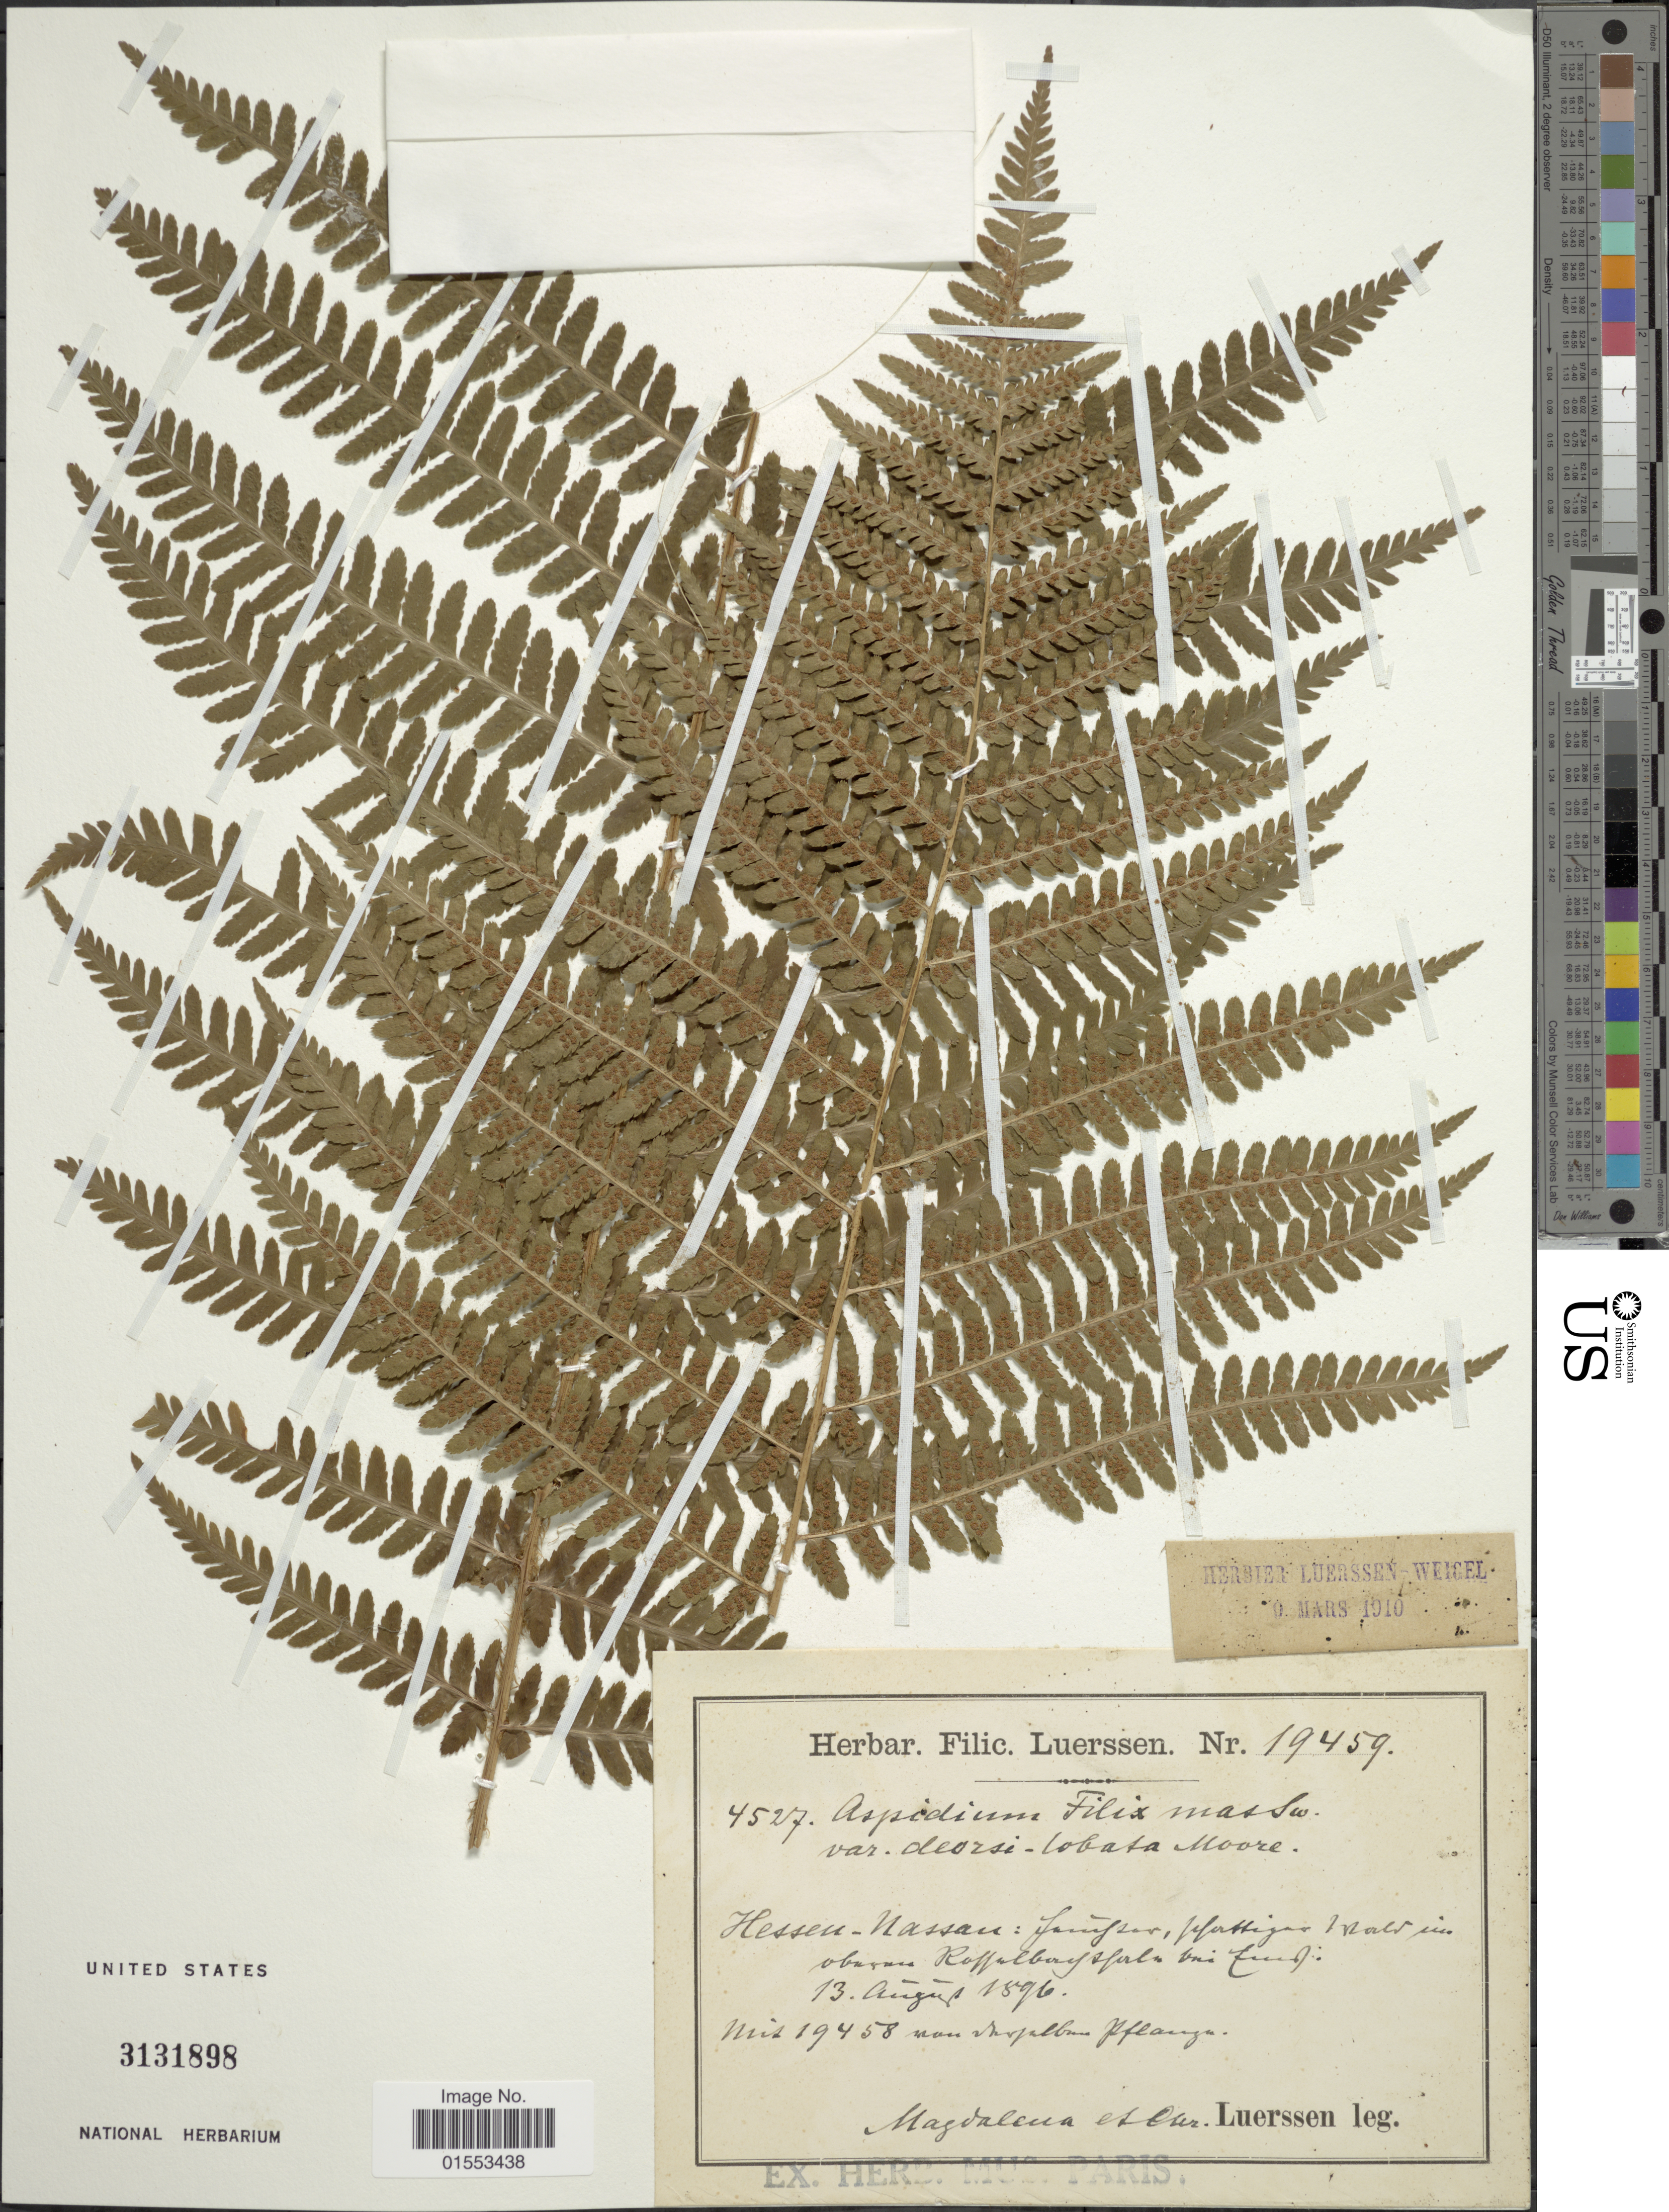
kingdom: Plantae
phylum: Tracheophyta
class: Polypodiopsida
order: Polypodiales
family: Dryopteridaceae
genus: Dryopteris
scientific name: Dryopteris filix-mas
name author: (L.) Schott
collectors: M. Luerssen & C. Luerssen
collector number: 19459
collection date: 1896-08-13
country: Germany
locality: Hessen-Nassau: X.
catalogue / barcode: US 3131898